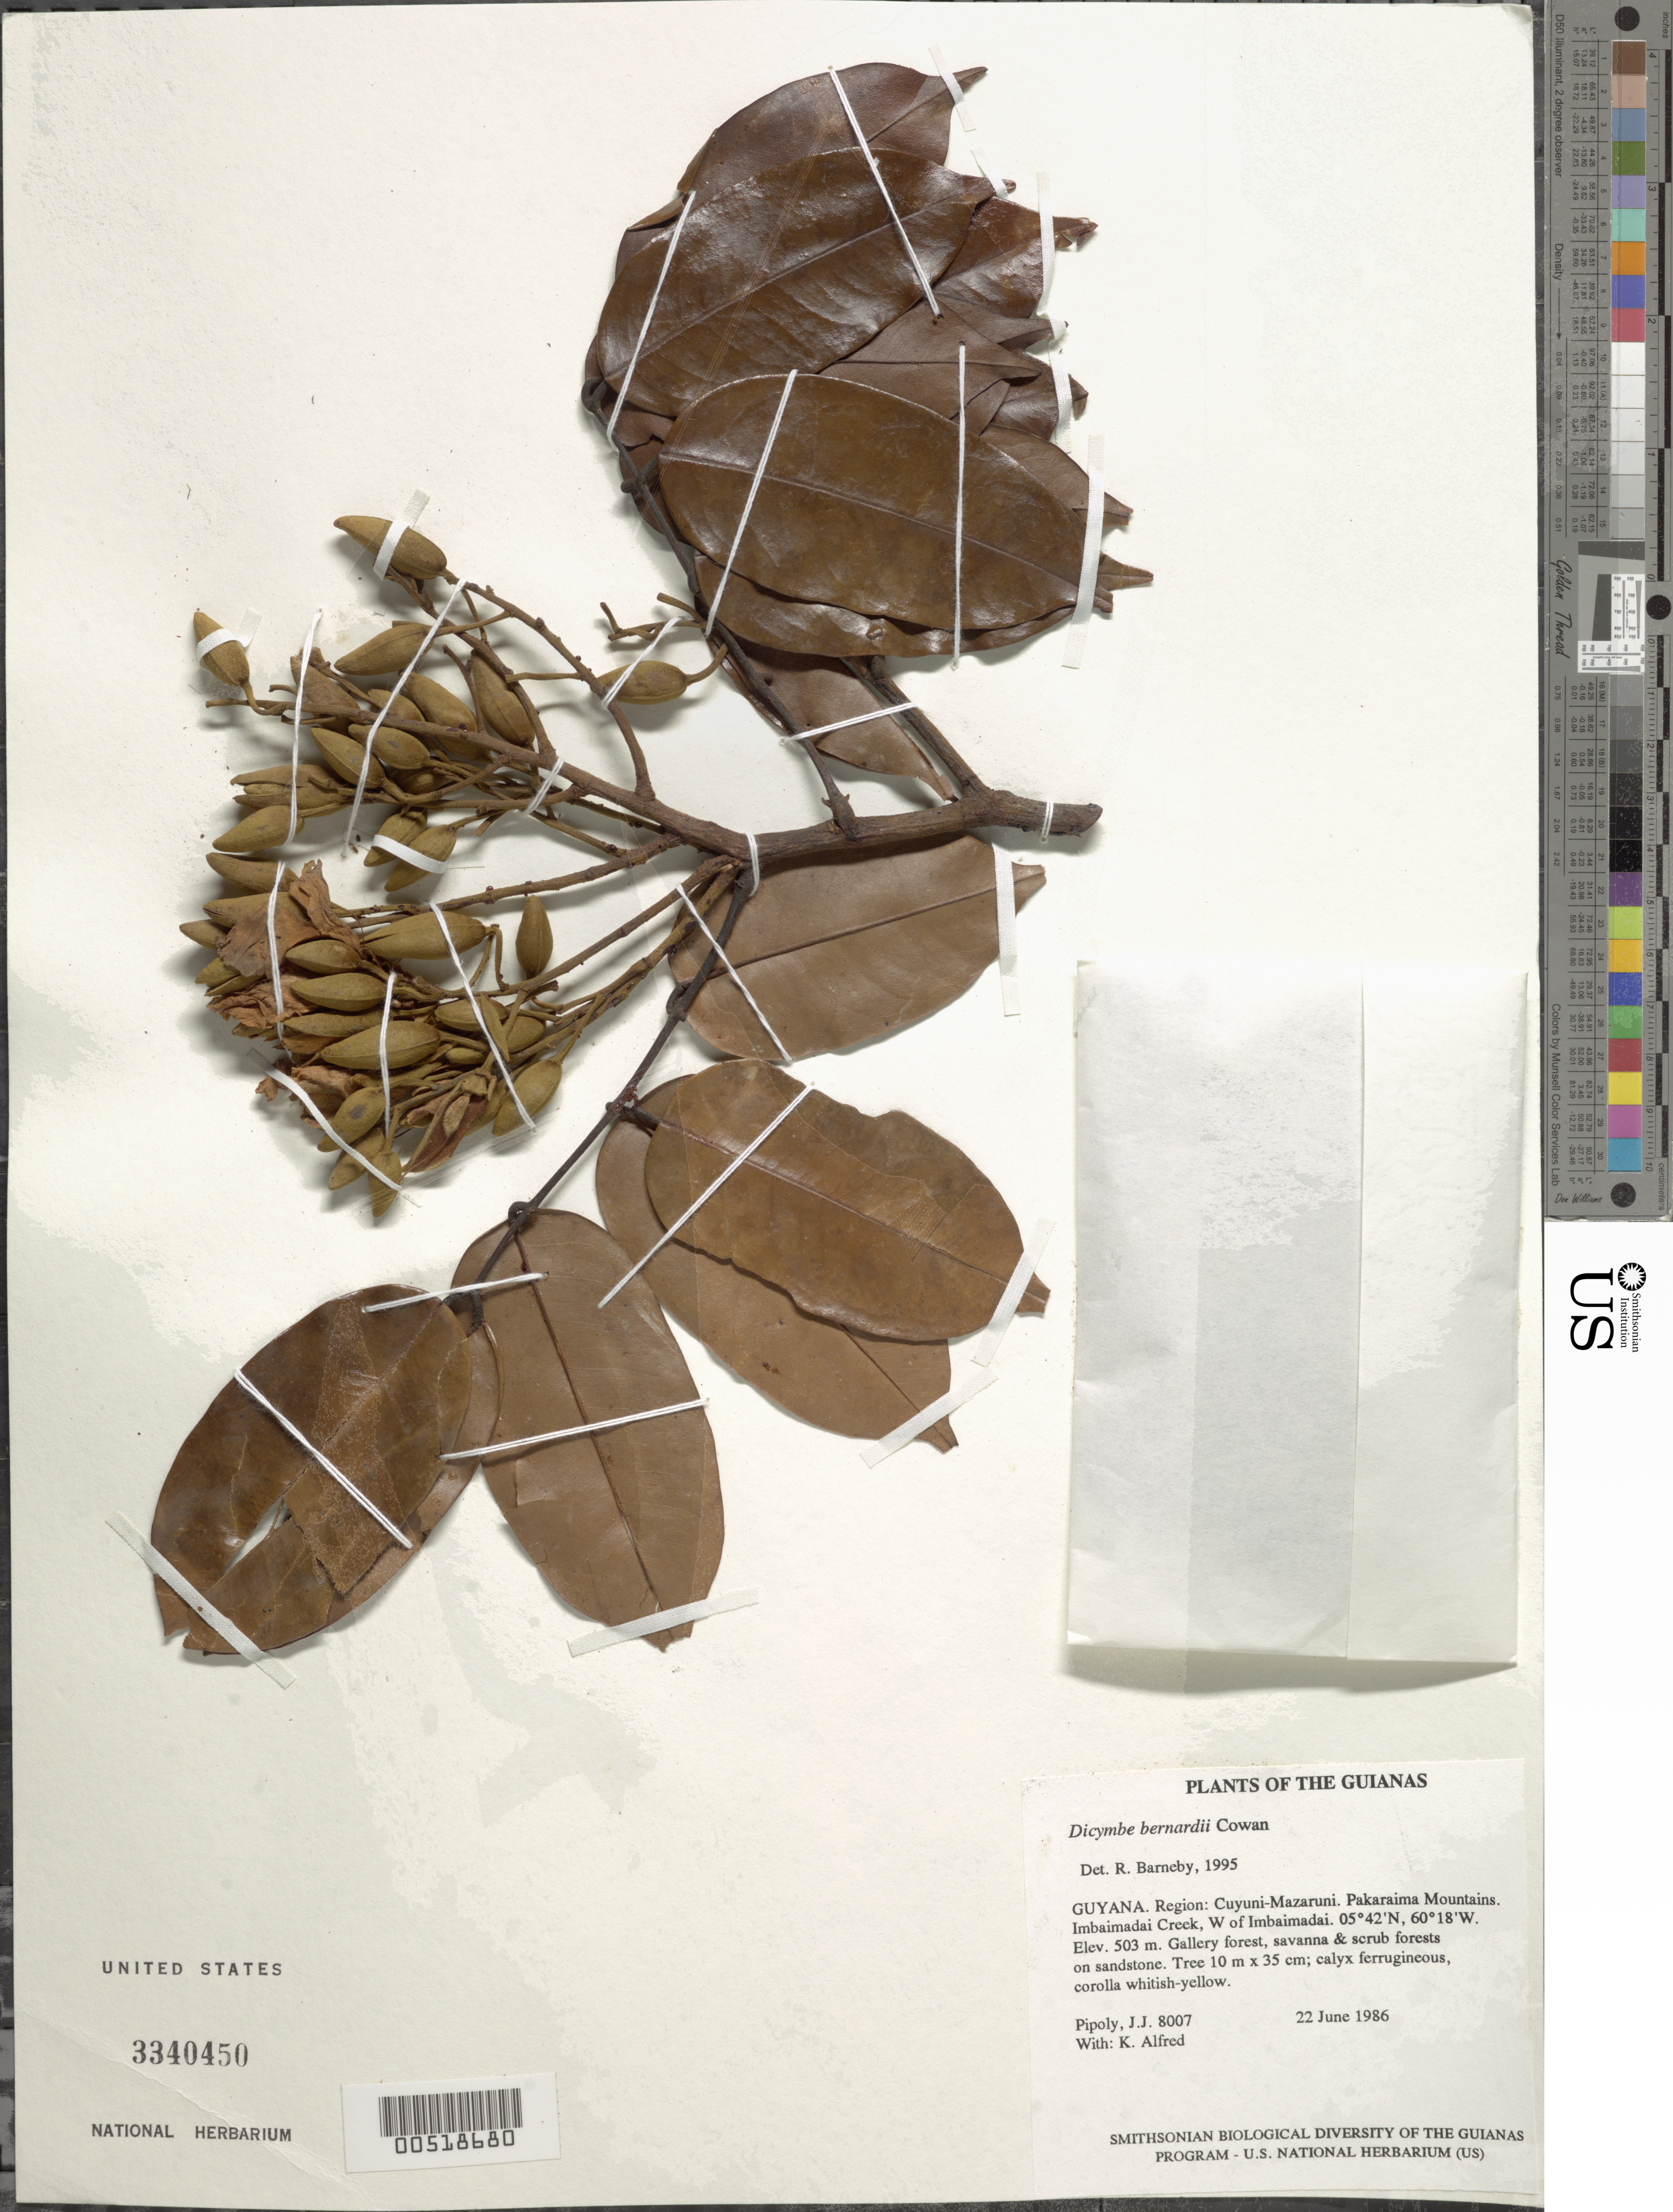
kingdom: Plantae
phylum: Tracheophyta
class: Magnoliopsida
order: Fabales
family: Fabaceae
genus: Dicymbe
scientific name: Dicymbe bernardii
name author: R.S. Cowan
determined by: Barneby, Rupert C., (NY)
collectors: J. J. Pipoly & K. Alfred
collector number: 8007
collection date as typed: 22 June 1986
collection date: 1986-06-22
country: Guyana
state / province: Cuyuni-Mazaruni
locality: Pakaraima Mts. Imbaimadai Creek, W of Imbaimadai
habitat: Gallery forest, savanna and scrub forests on sandstone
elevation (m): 503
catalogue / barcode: US 3340450